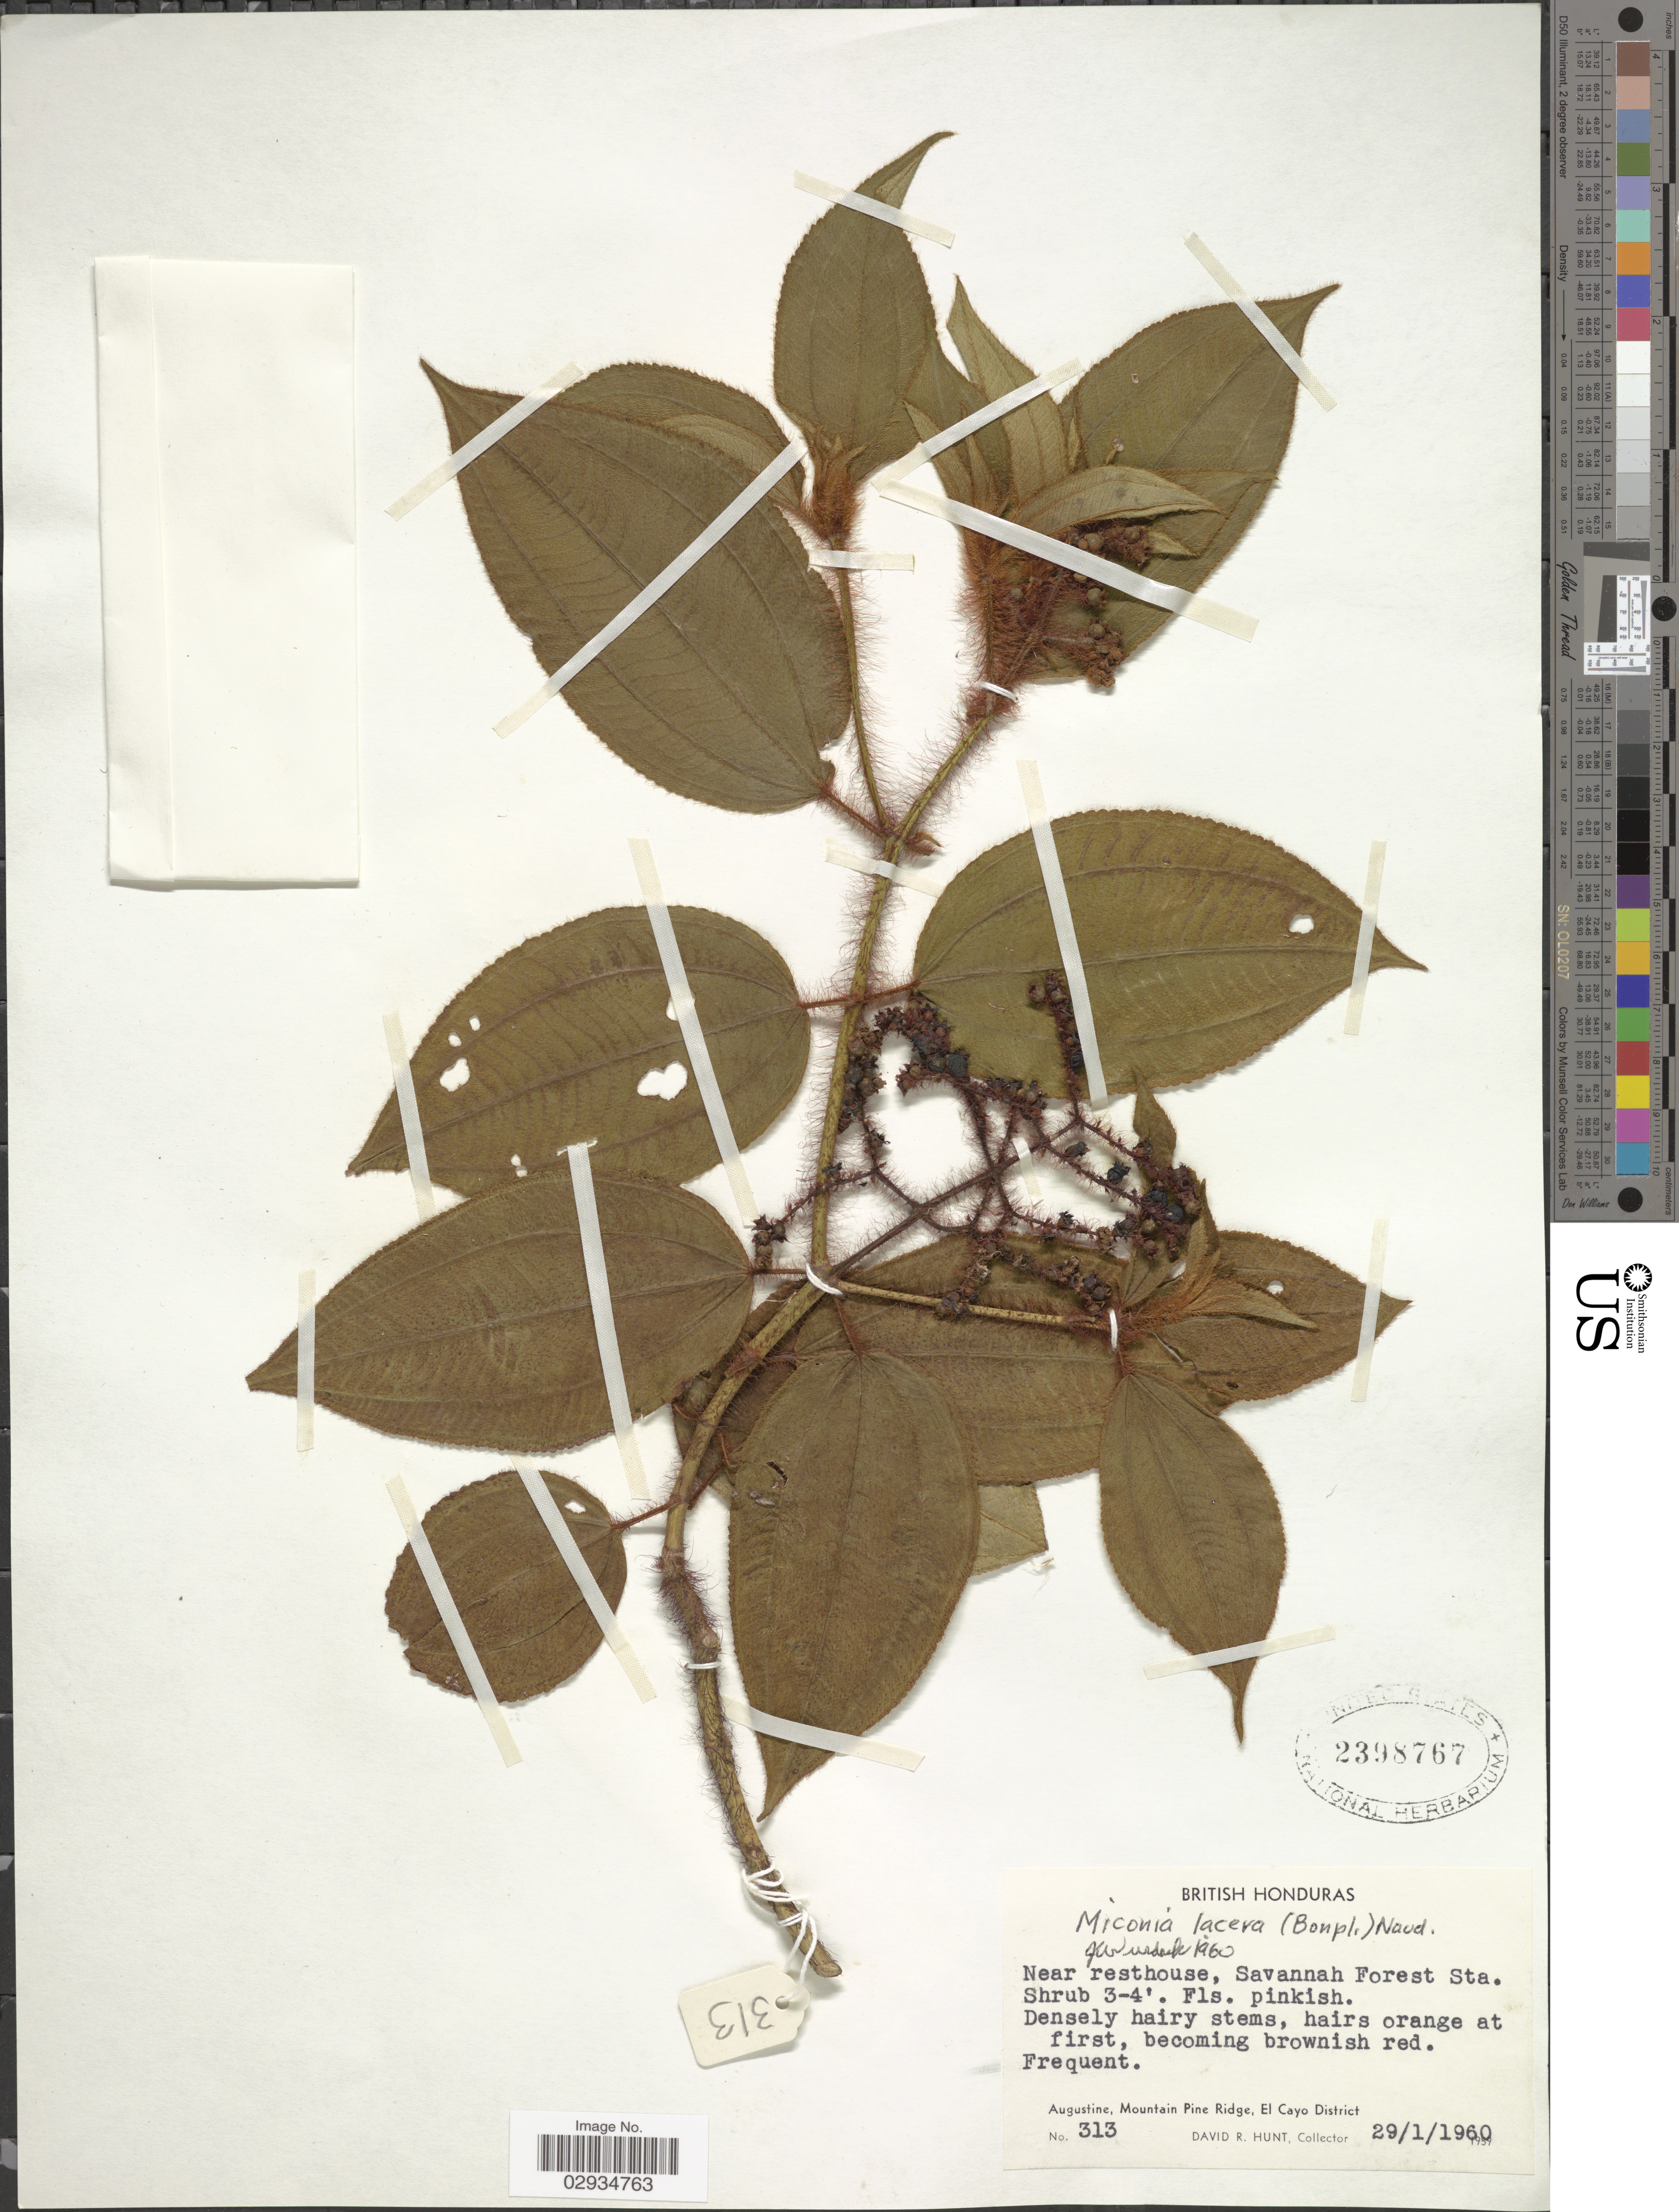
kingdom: Plantae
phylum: Tracheophyta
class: Magnoliopsida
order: Myrtales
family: Melastomataceae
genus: Miconia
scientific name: Miconia lacera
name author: (Bonpl.) Naudin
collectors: D. R. Hunt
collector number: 313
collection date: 1960-01-29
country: Belize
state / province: Cayo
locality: British Honduras. Near resthouse, Savannah Forest Sta. Augustine, Mountain Pine Ridge, El Cayo District.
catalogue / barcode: US 2398767